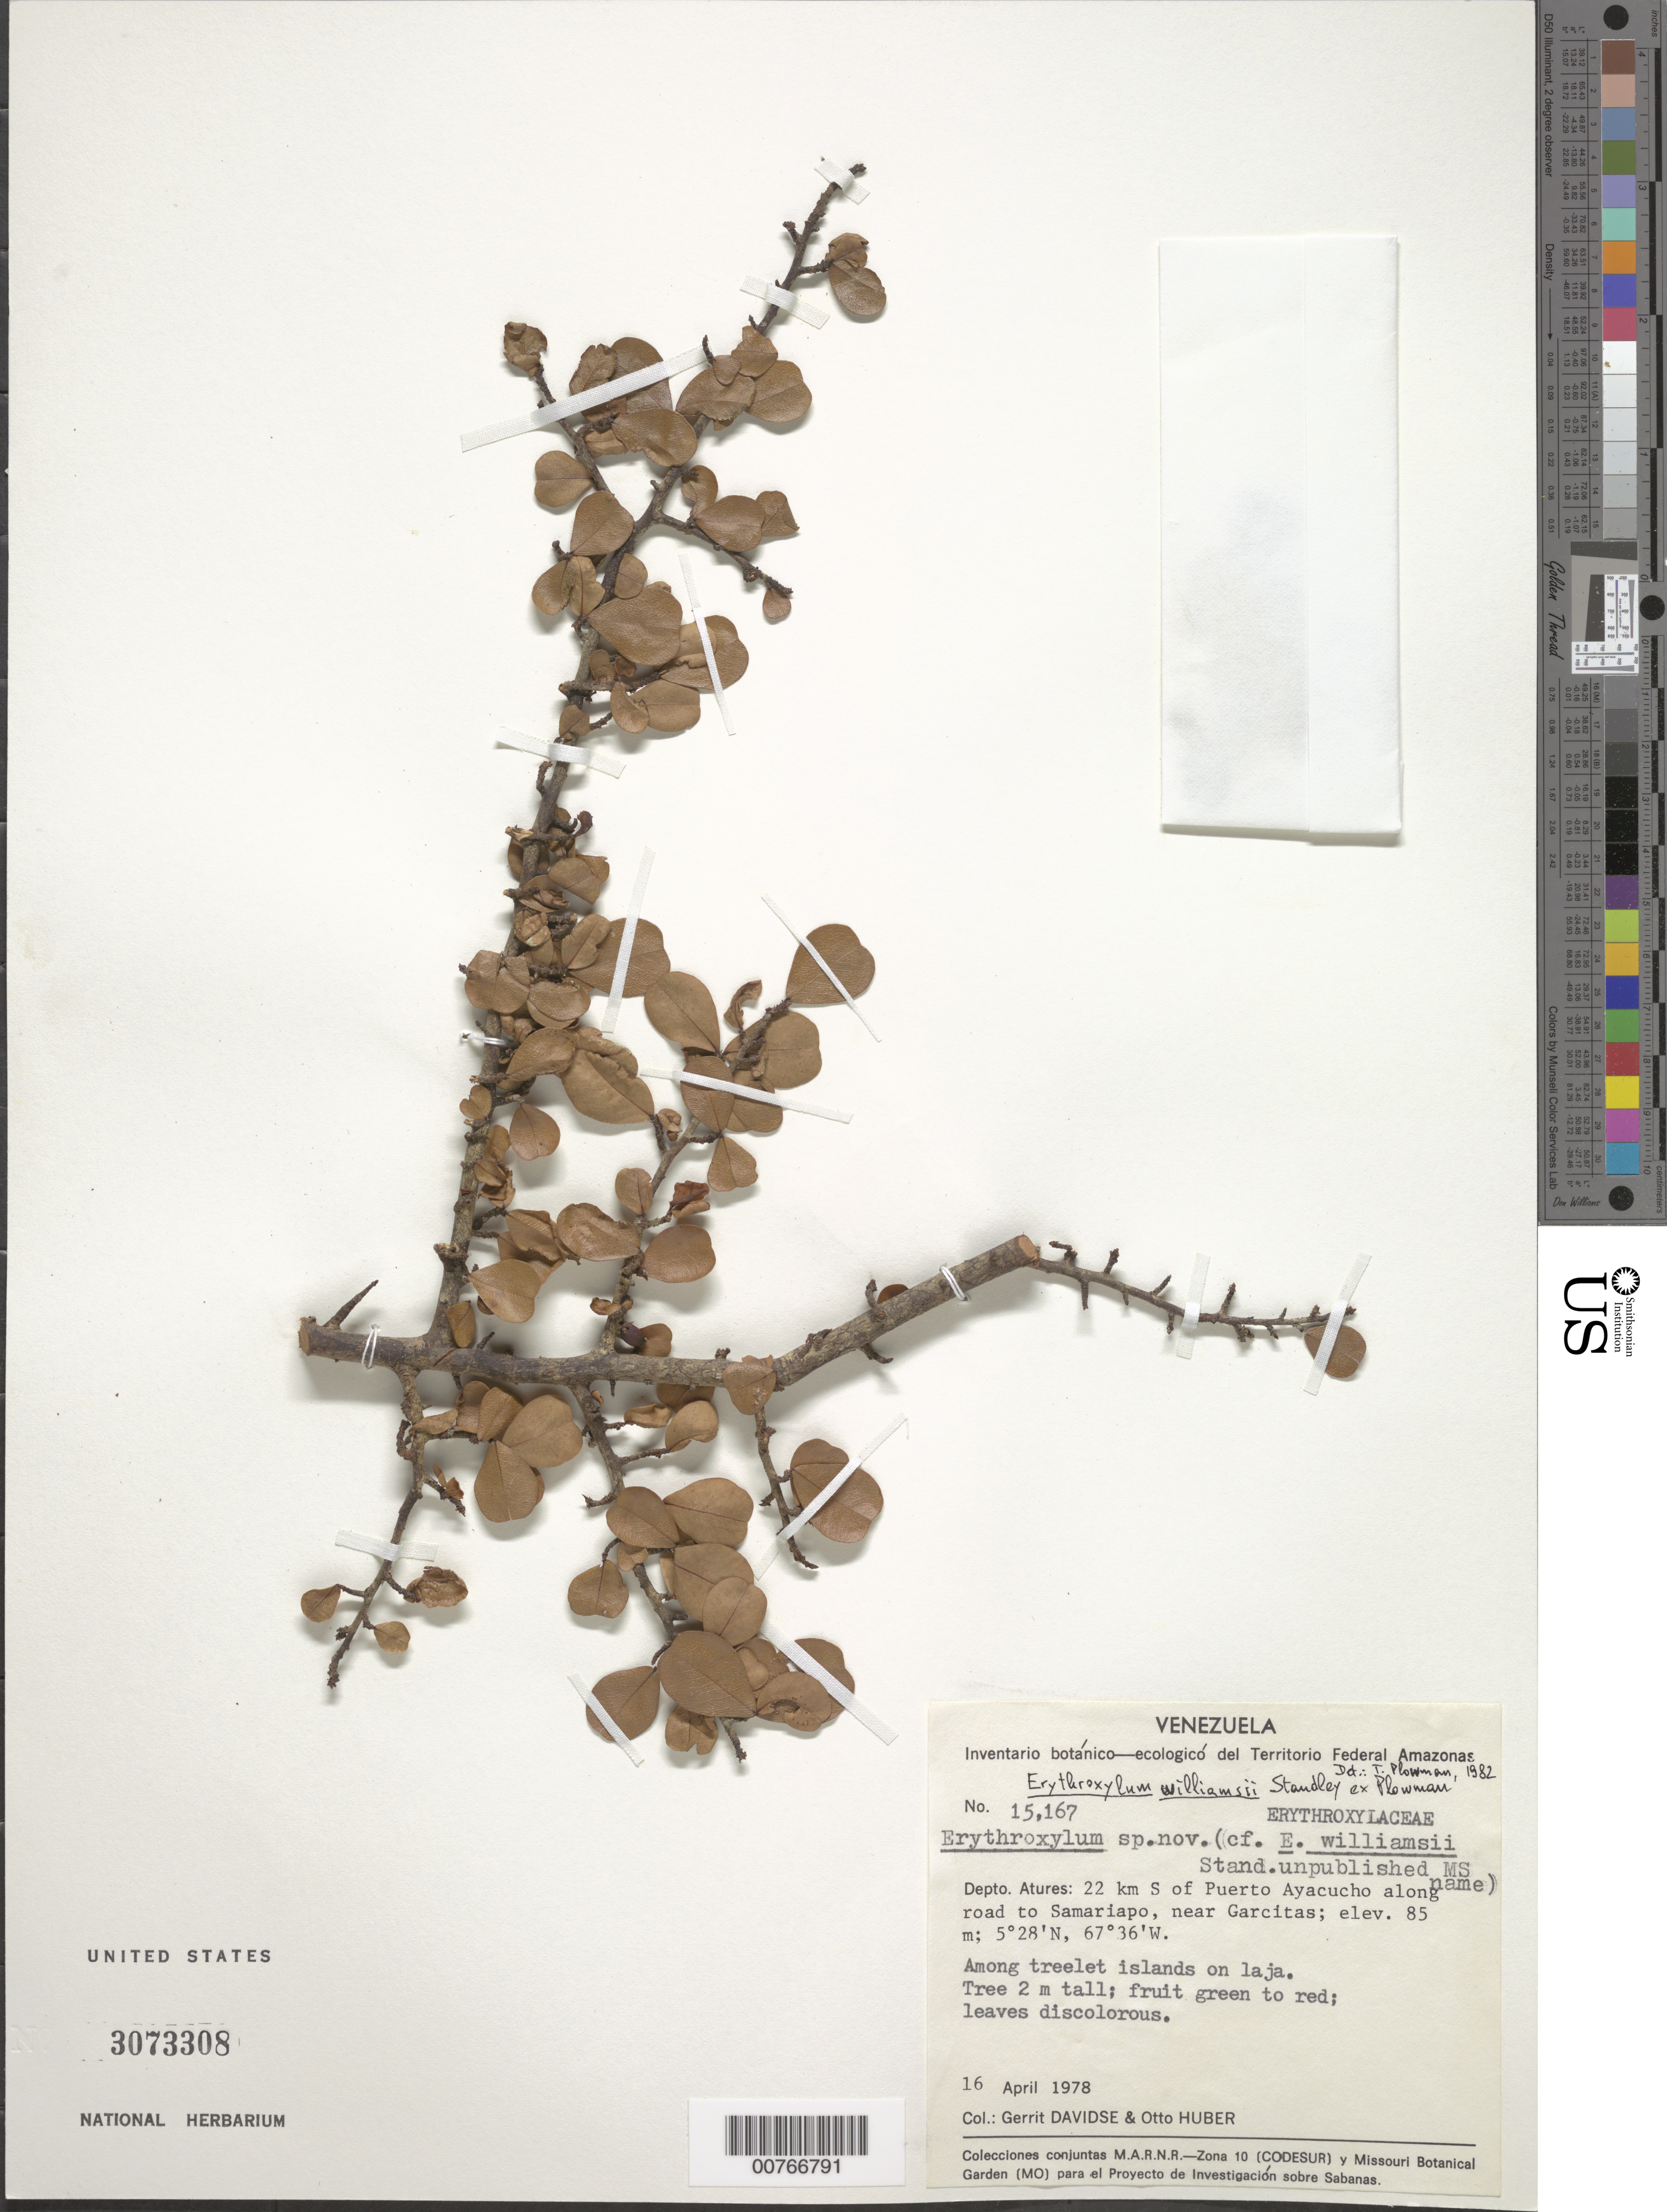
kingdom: Plantae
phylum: Tracheophyta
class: Magnoliopsida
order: Malpighiales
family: Erythroxylaceae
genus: Erythroxylum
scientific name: Erythroxylum williamsii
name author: Standl. ex Plowman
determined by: Plowman, Timothy C.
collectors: G. Davidse & O. Huber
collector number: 15167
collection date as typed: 16-Apr-78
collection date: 1978-04-16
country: Venezuela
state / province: Amazonas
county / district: Atures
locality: Puerto Ayacucho, 22 km S of along road to Samariapo, near Garcitas, Río Orinoco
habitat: Among treelet islands on laja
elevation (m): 85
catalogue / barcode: US 3073308